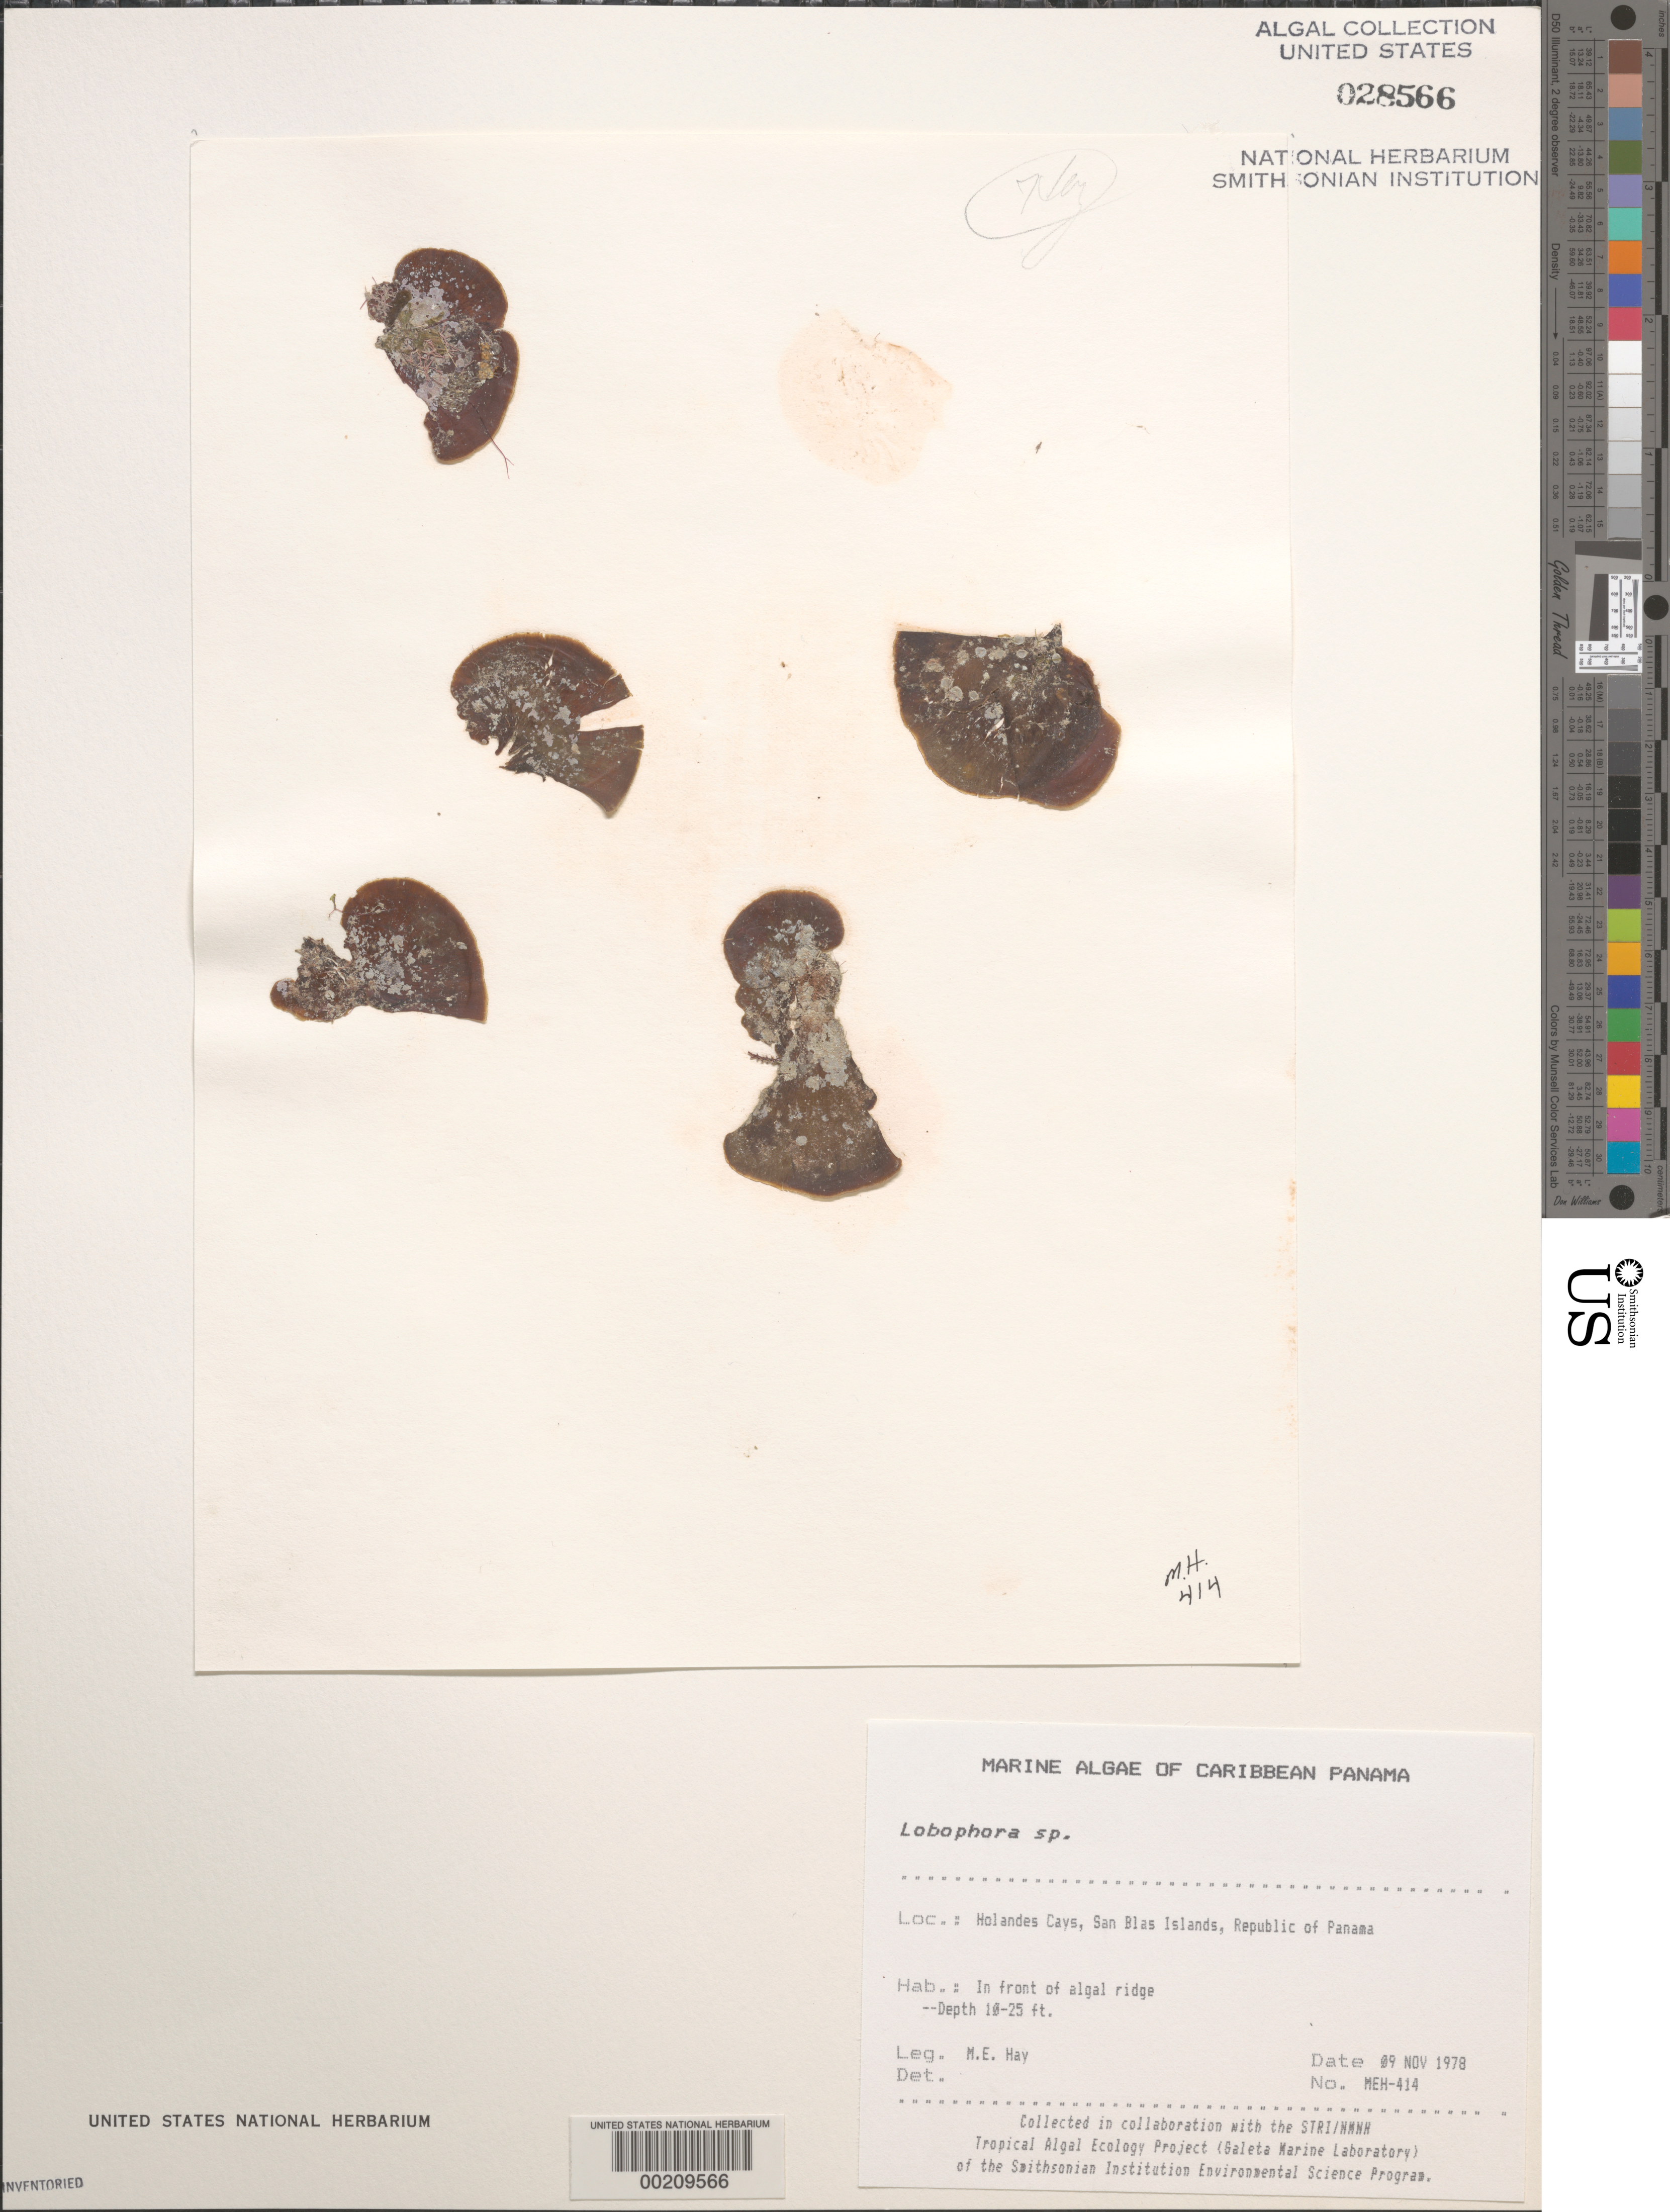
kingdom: Chromista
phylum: Ochrophyta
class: Phaeophyceae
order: Dictyotales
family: Dictyotaceae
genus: Lobophora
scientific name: Lobophora sp.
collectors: M. E. Hay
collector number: MEH-414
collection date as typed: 09 Nov 1978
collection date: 1978-11-09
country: Panama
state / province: Kuna Yala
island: Holandes Cays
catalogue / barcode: US 28566